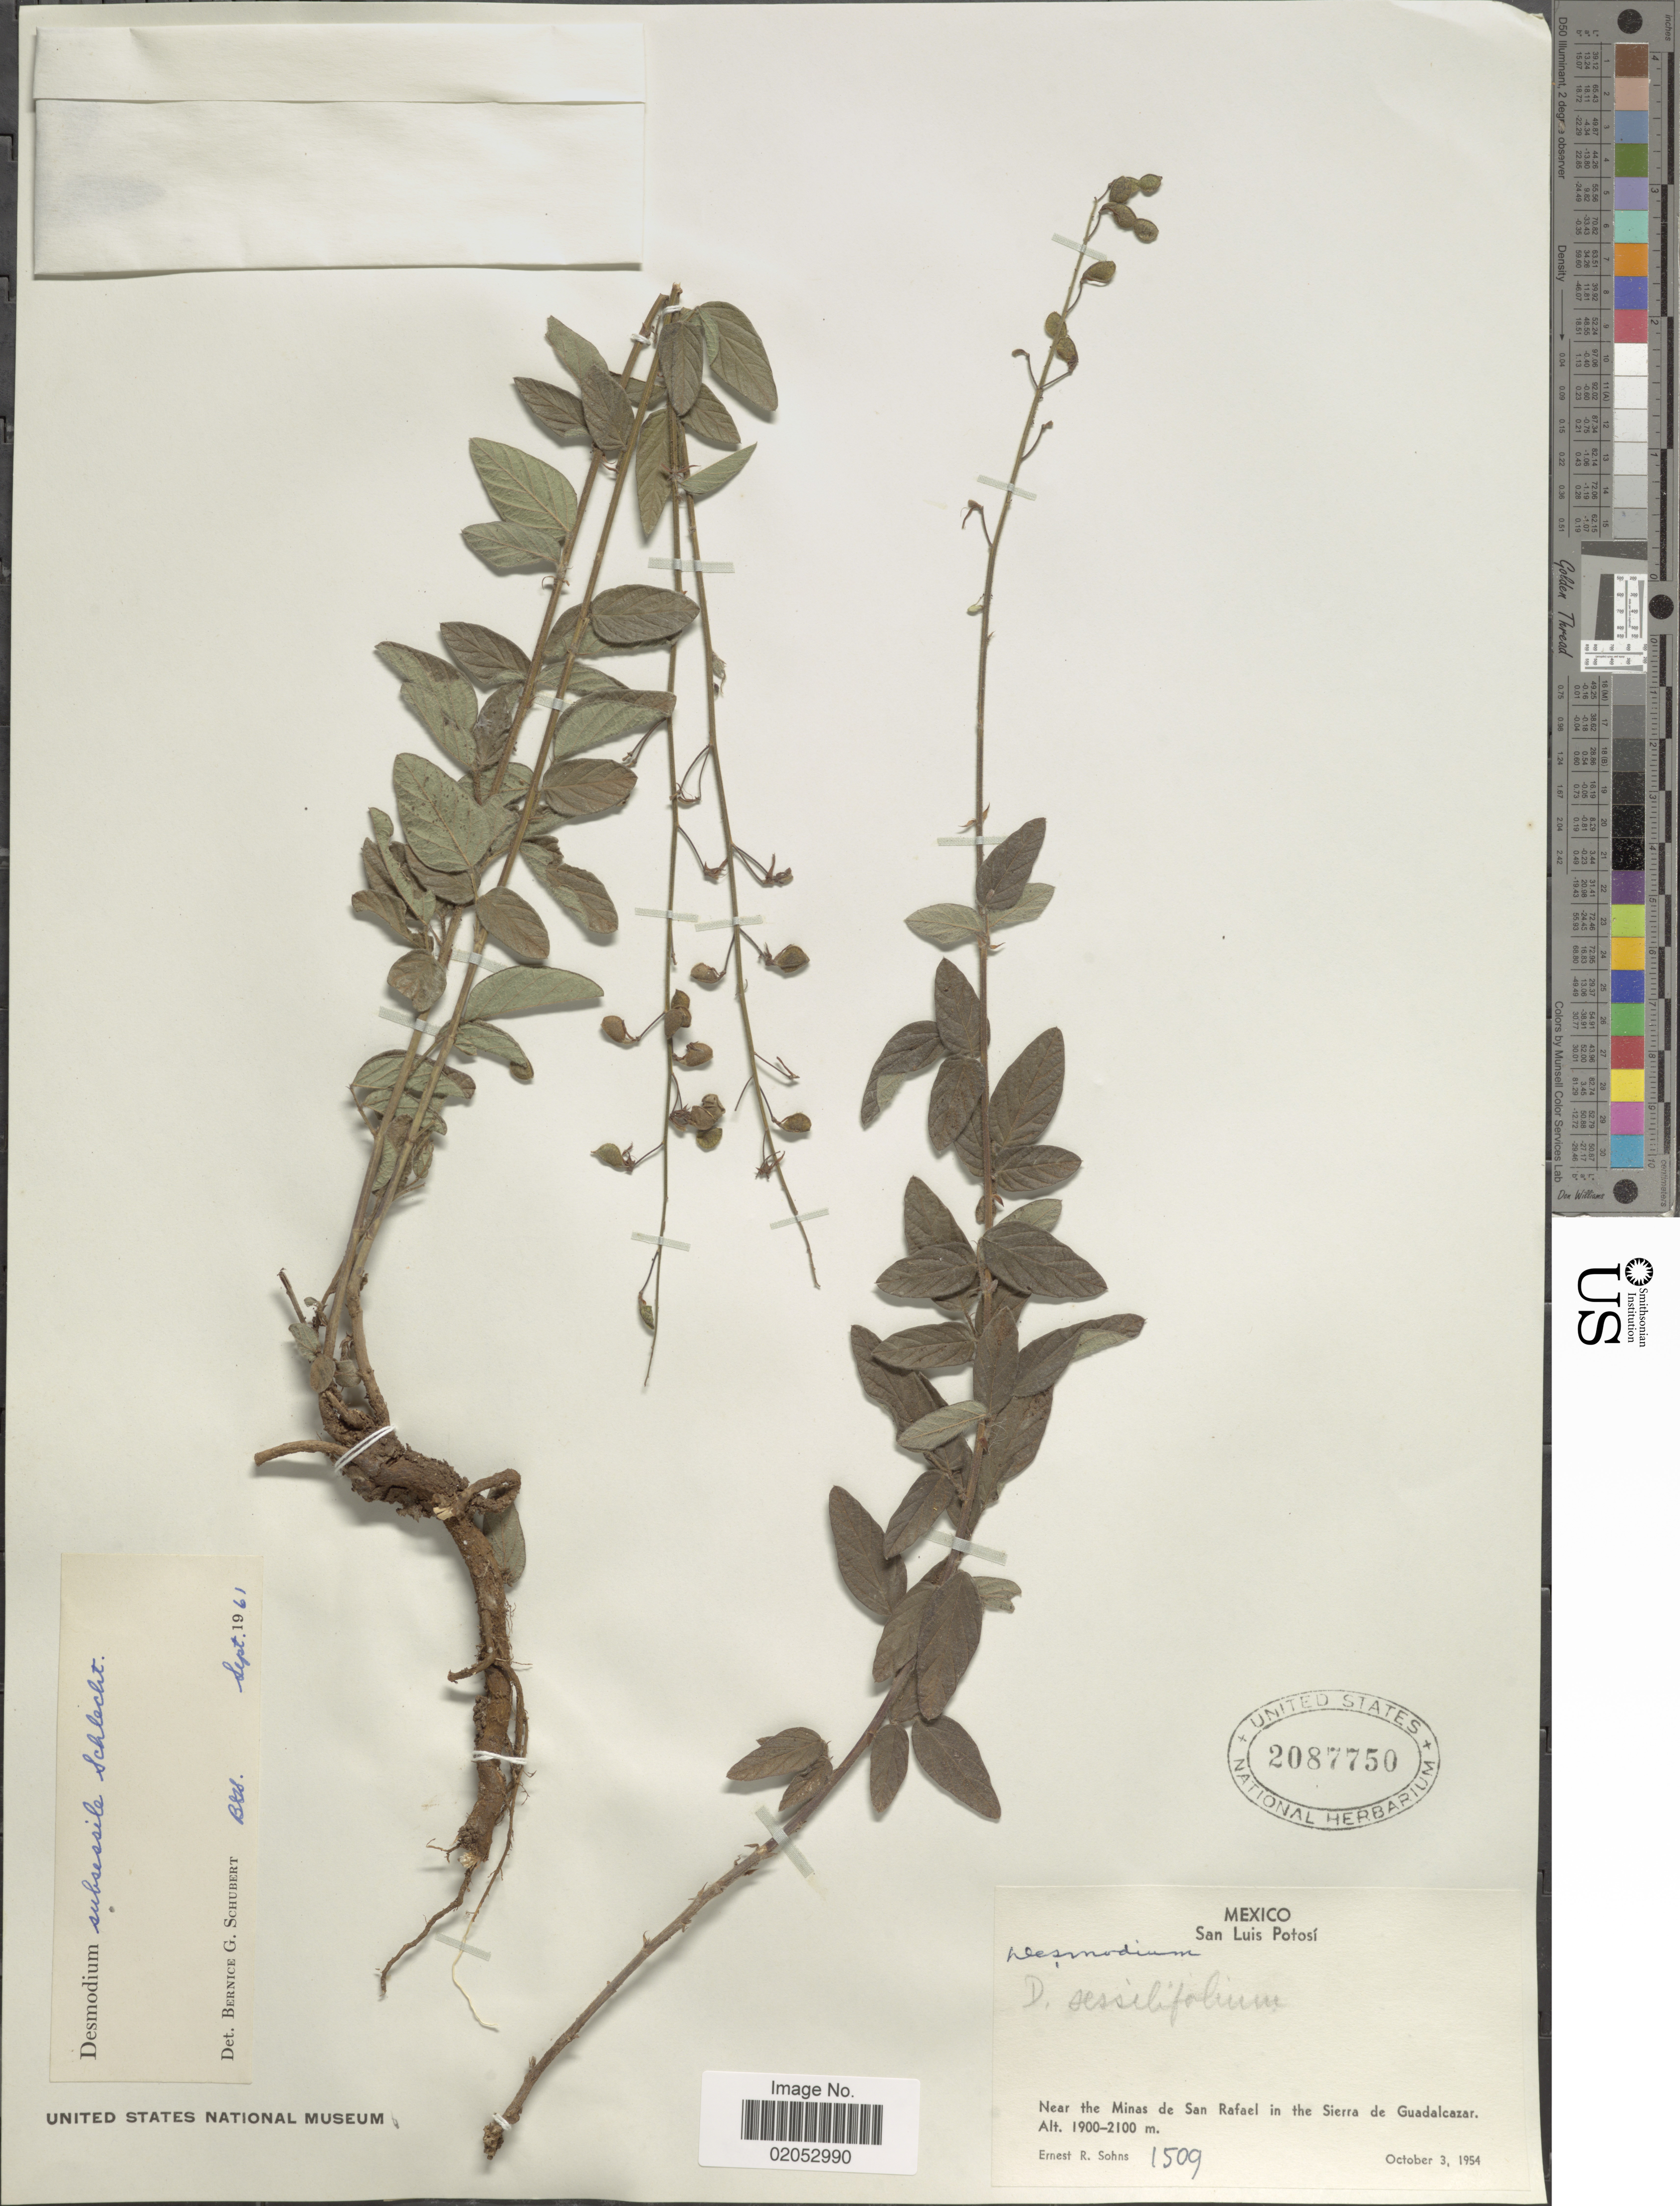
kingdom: Plantae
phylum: Tracheophyta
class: Magnoliopsida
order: Fabales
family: Fabaceae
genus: Desmodium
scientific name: Desmodium subsessile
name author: Seaton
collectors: E. R. Sohns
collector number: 1509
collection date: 1954-10-03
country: Mexico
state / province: San Luis Potosí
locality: Near the Minas de San Rafael in the Sierra de Guadalcazar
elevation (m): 1900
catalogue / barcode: US 2087750